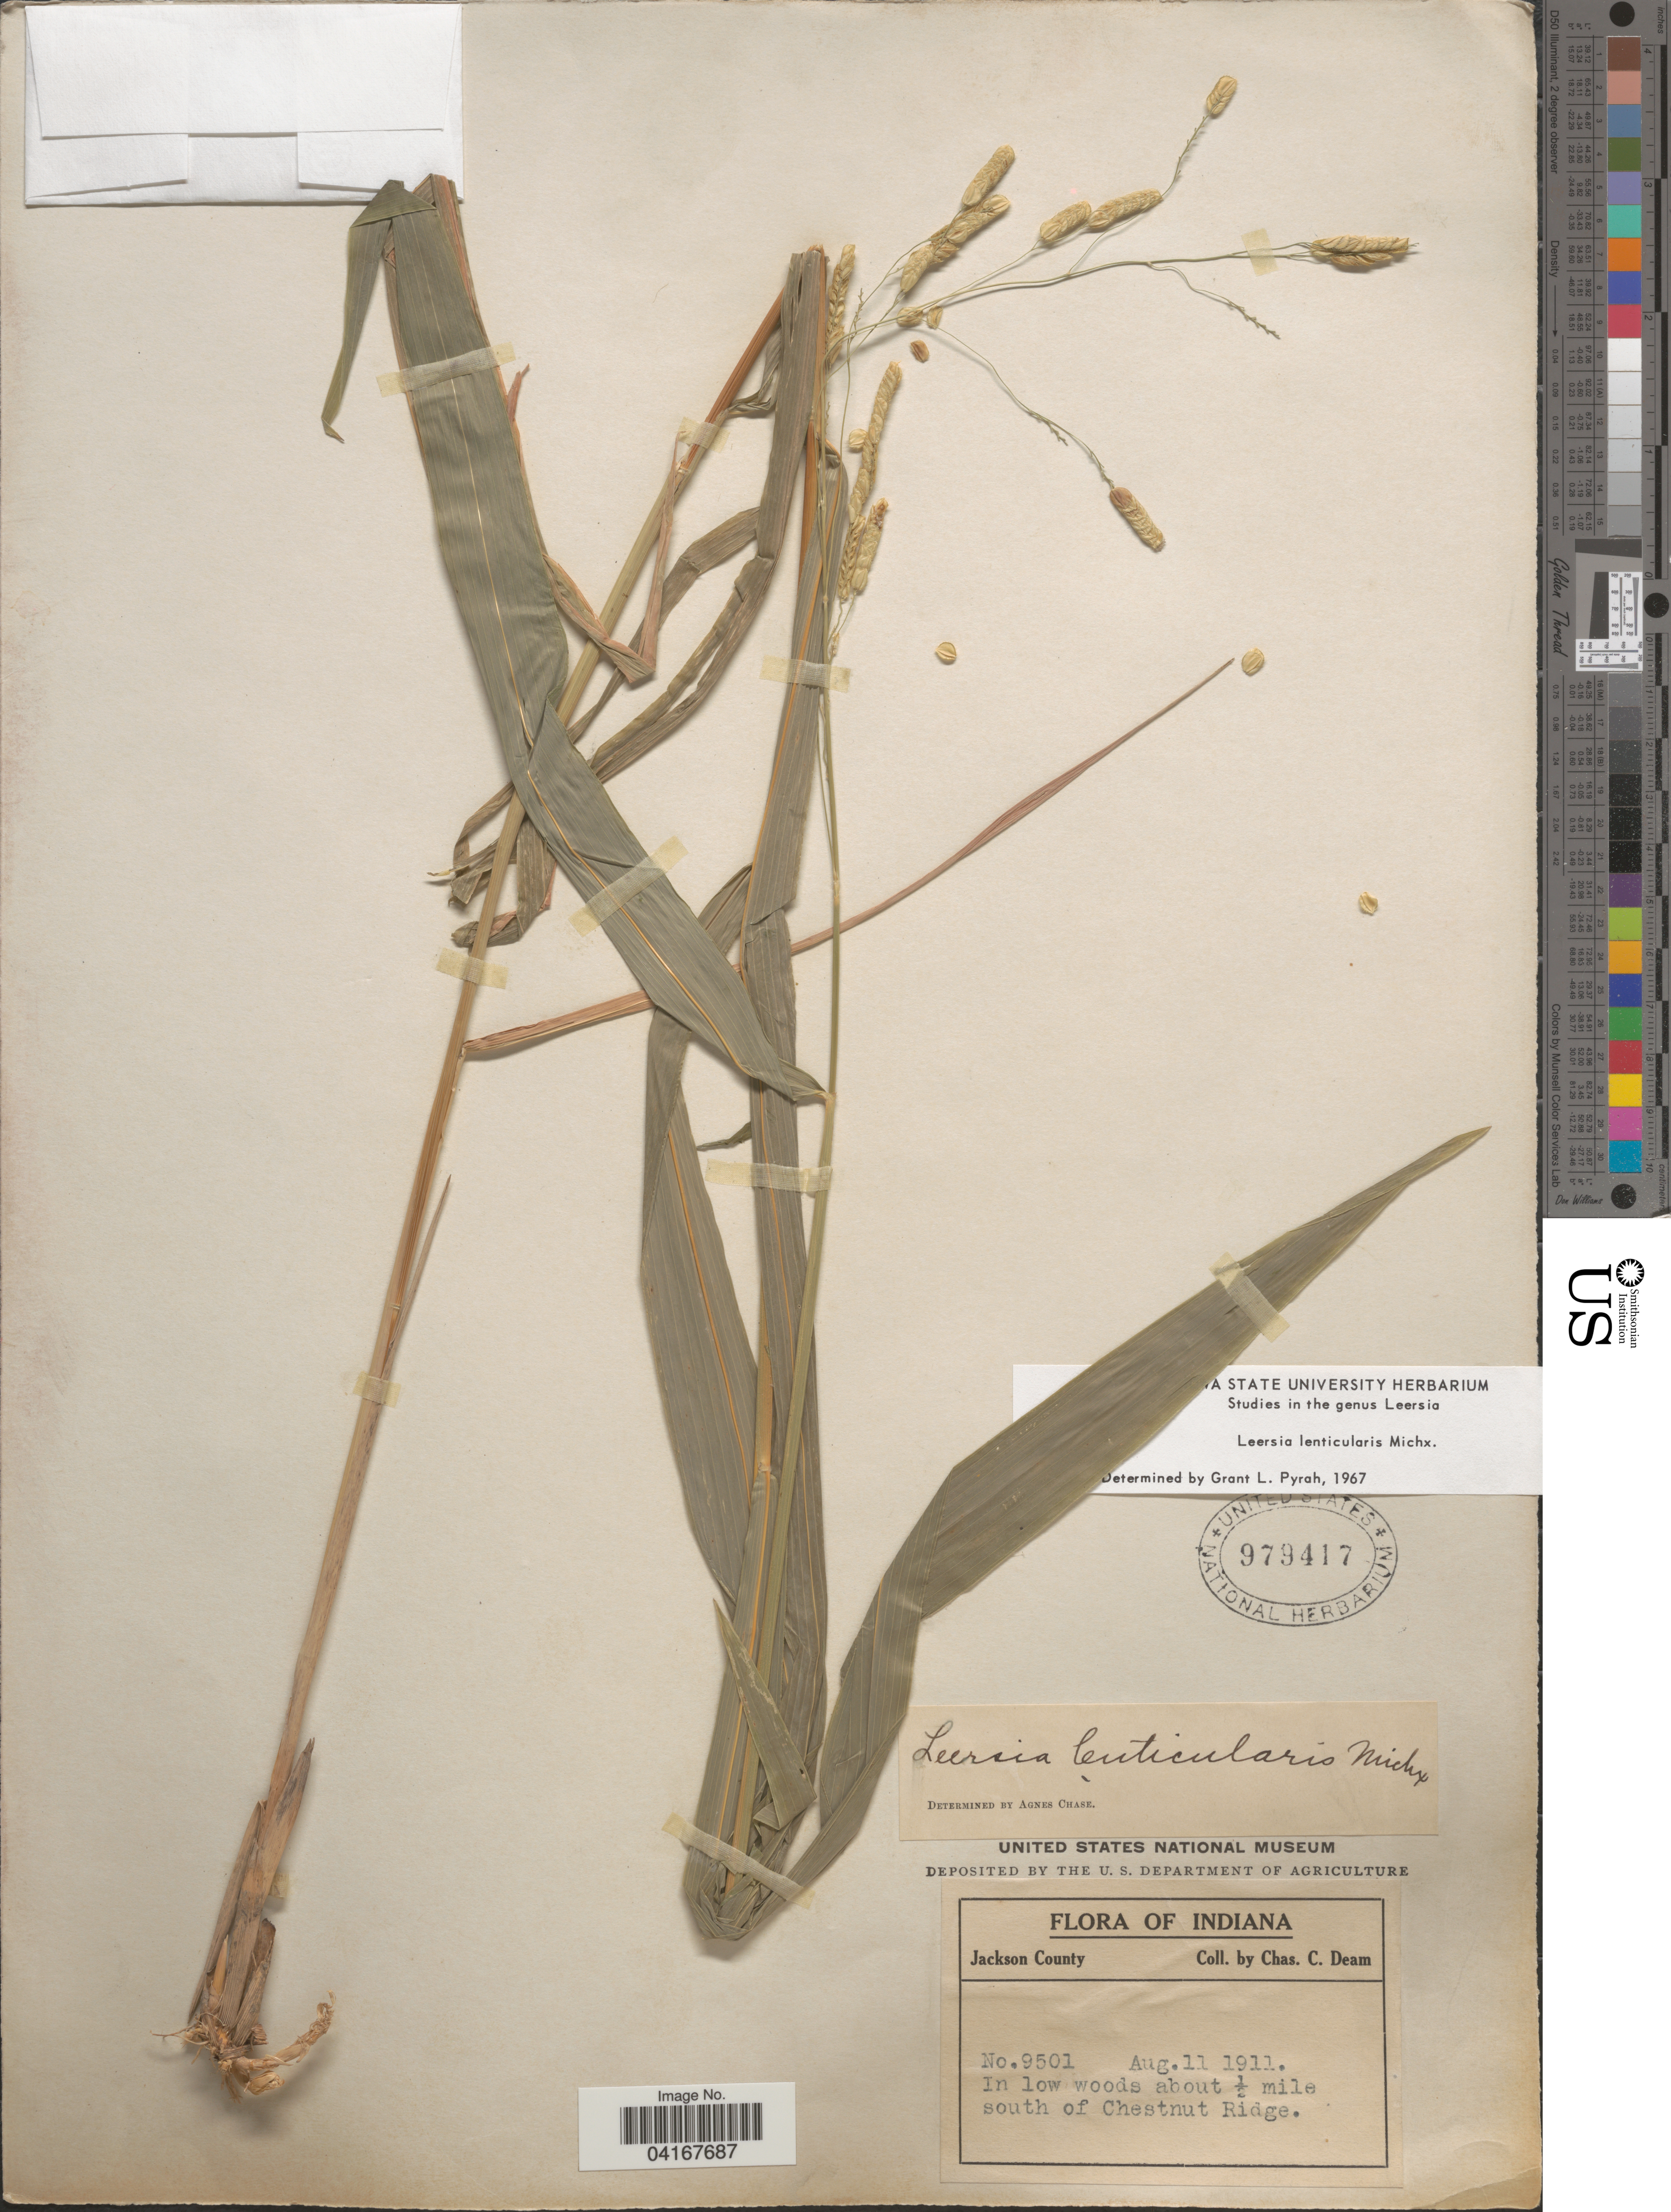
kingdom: Plantae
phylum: Tracheophyta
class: Liliopsida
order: Poales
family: Poaceae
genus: Leersia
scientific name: Leersia lenticularis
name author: Michx.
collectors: C. C. Deam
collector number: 9501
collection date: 1911-08-11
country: United States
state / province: Indiana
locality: Jackson County. In low woods about ½ mile south of Chestnut Ridge.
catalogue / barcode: US 979417